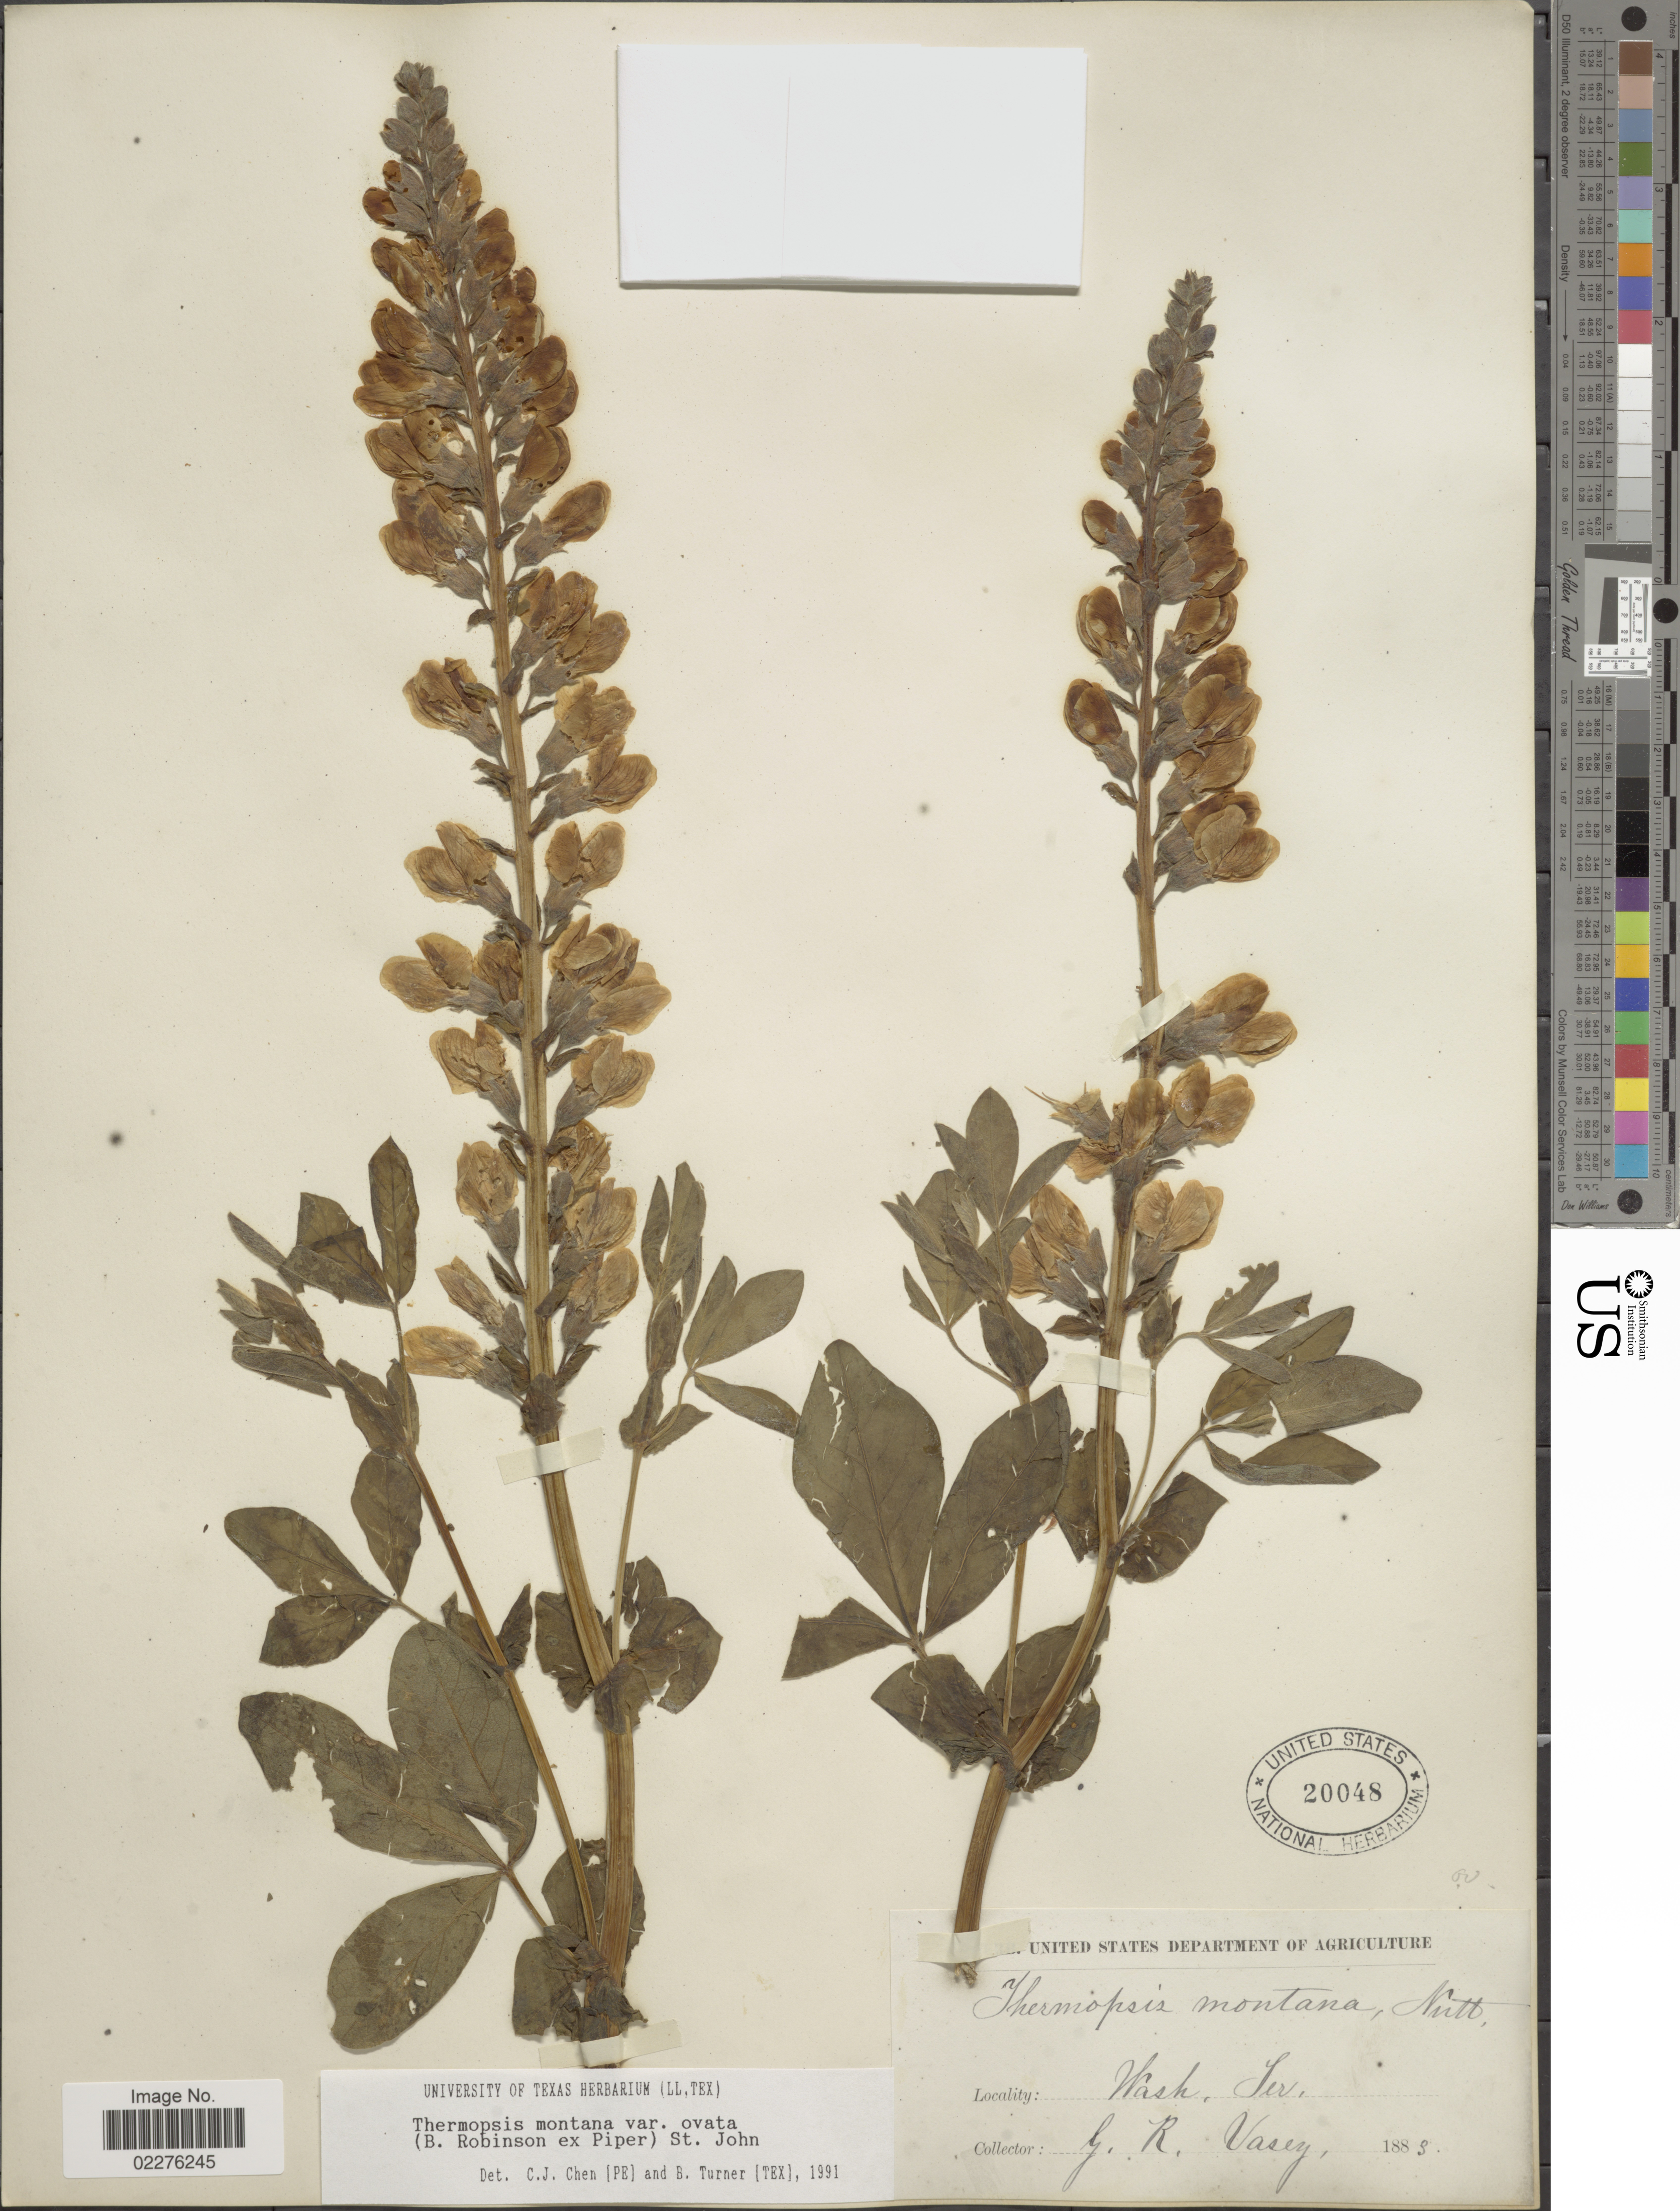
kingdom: Plantae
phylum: Tracheophyta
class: Magnoliopsida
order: Fabales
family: Fabaceae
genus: Thermopsis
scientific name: Thermopsis montana var. ovata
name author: (B.L. Rob. ex Piper) H. St. John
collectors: G. R. Vasey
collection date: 1883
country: United States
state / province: Washington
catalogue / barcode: US 20048